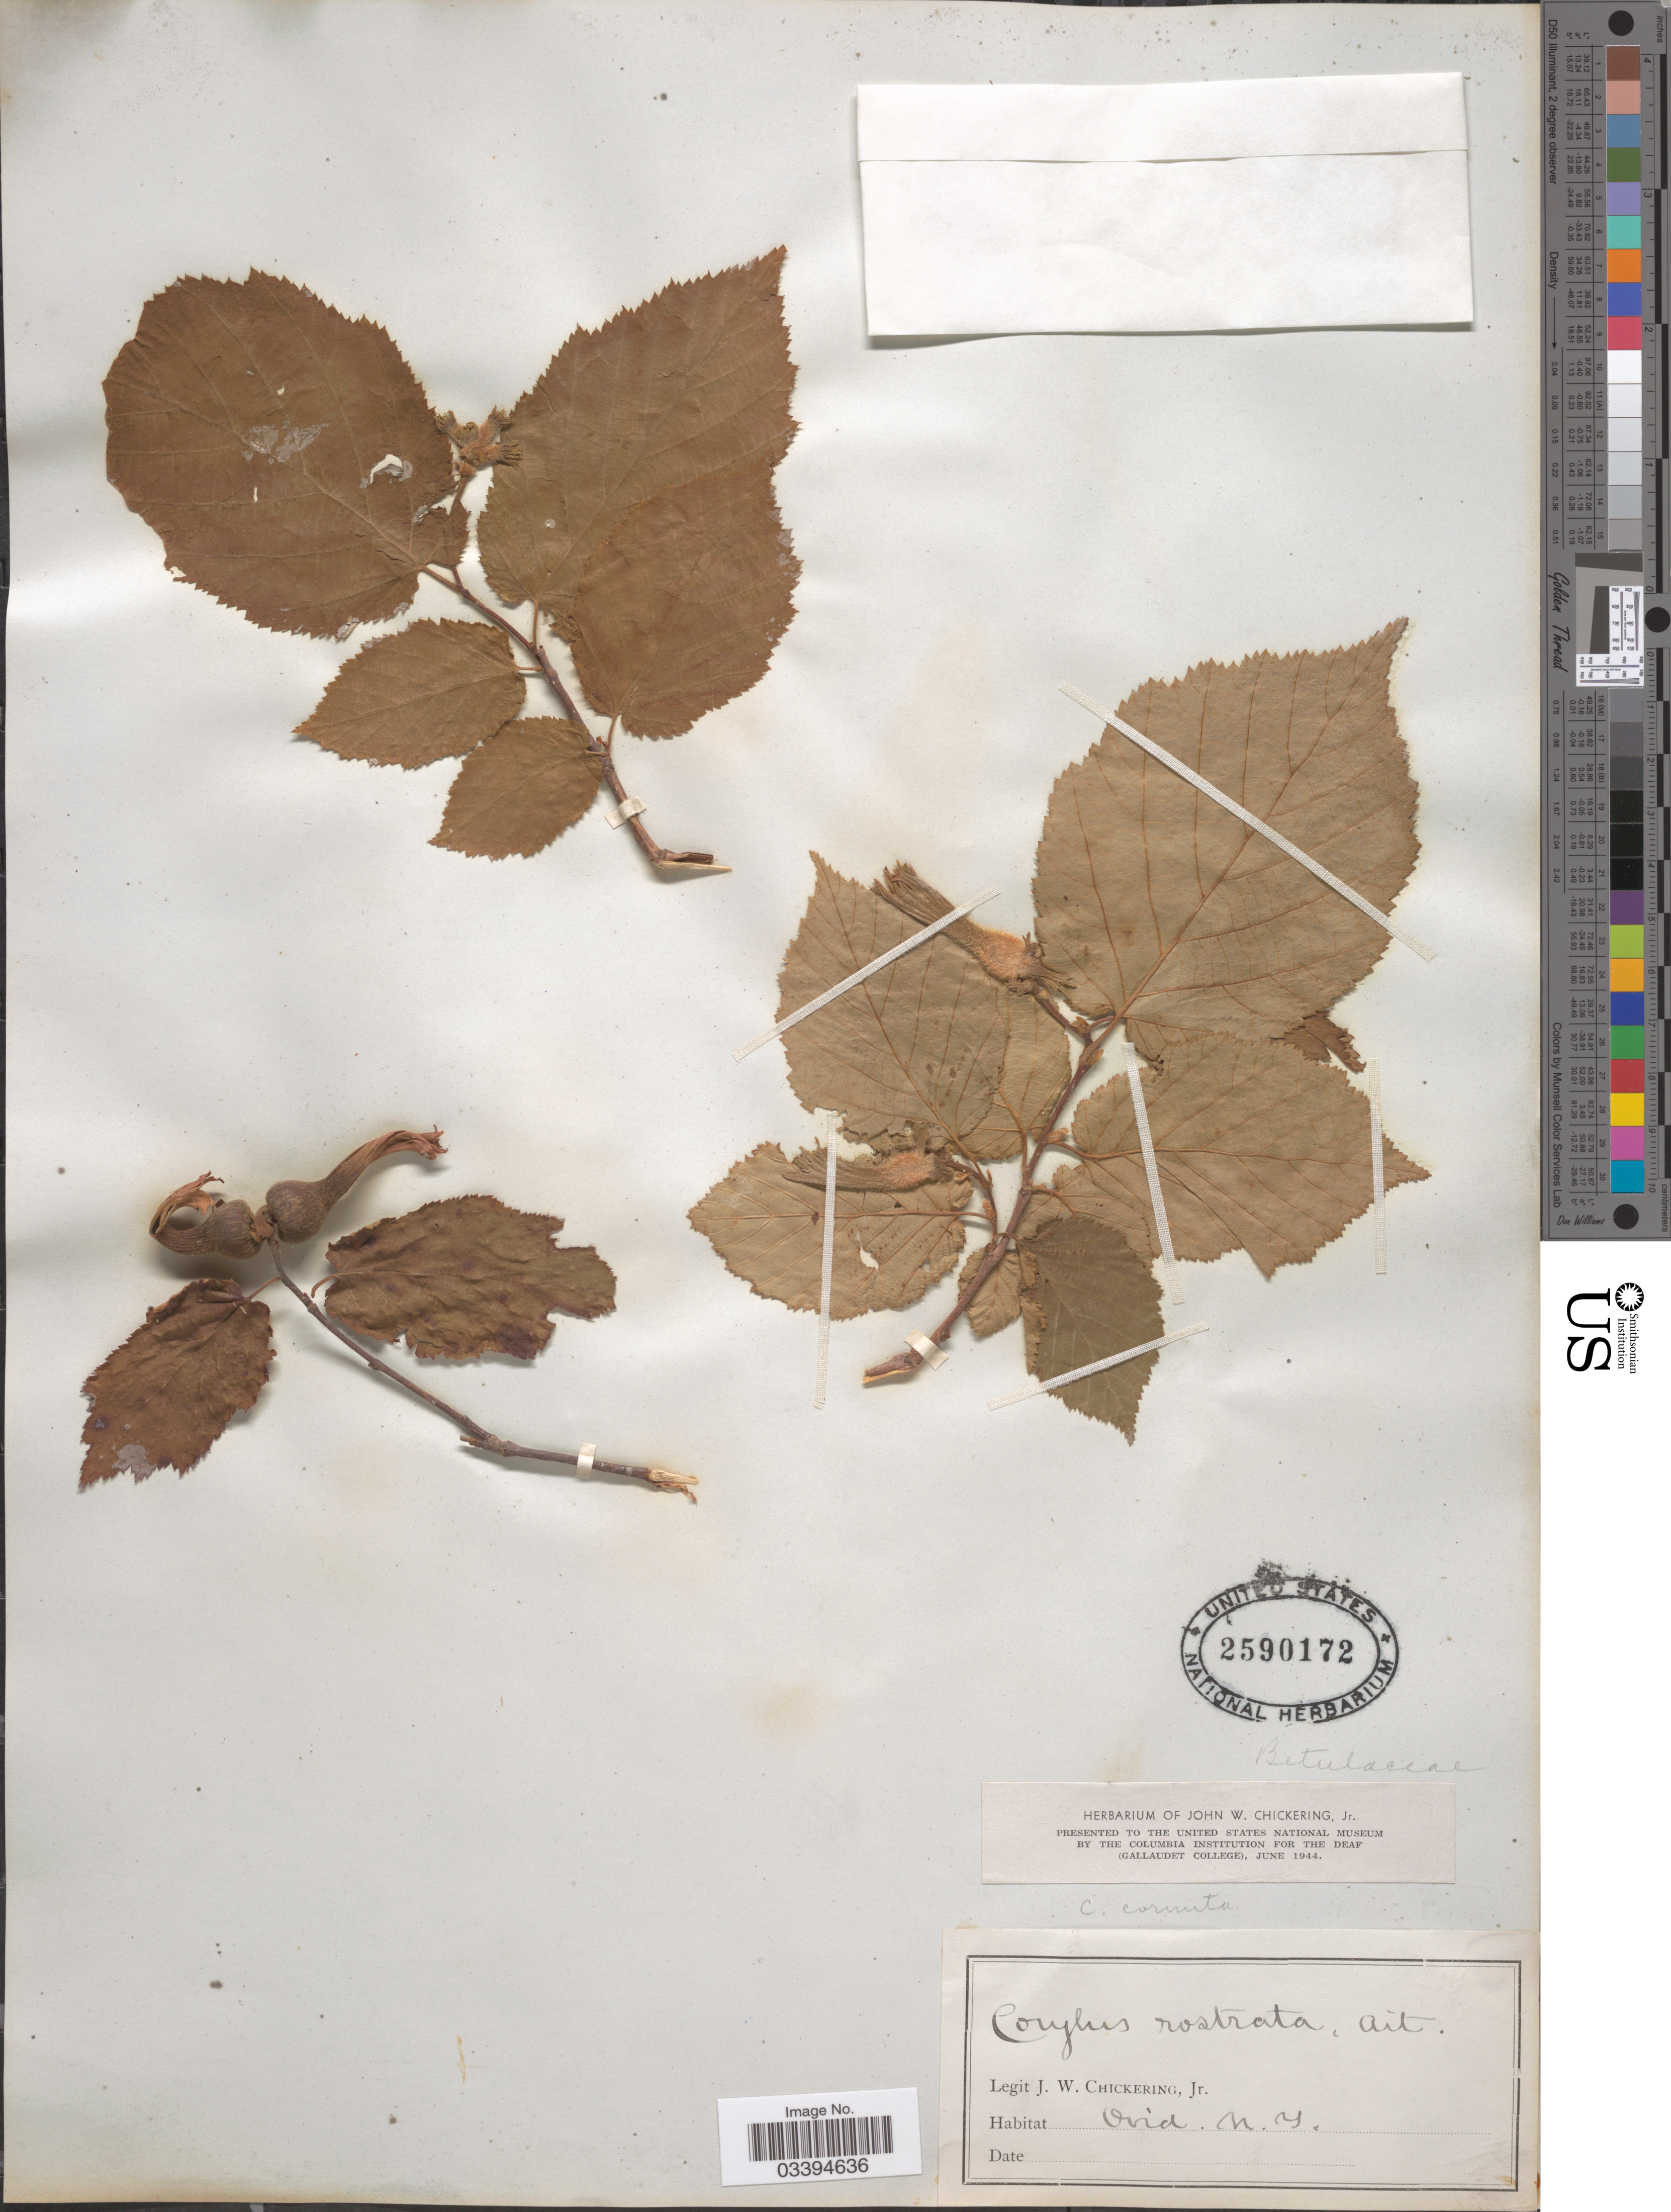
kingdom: Plantae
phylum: Tracheophyta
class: Magnoliopsida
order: Fagales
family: Betulaceae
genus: Corylus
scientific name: Corylus cornuta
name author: Marshall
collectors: J. W. Chickering Jr.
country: United States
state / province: New York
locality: Ovid.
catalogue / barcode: US 2590172